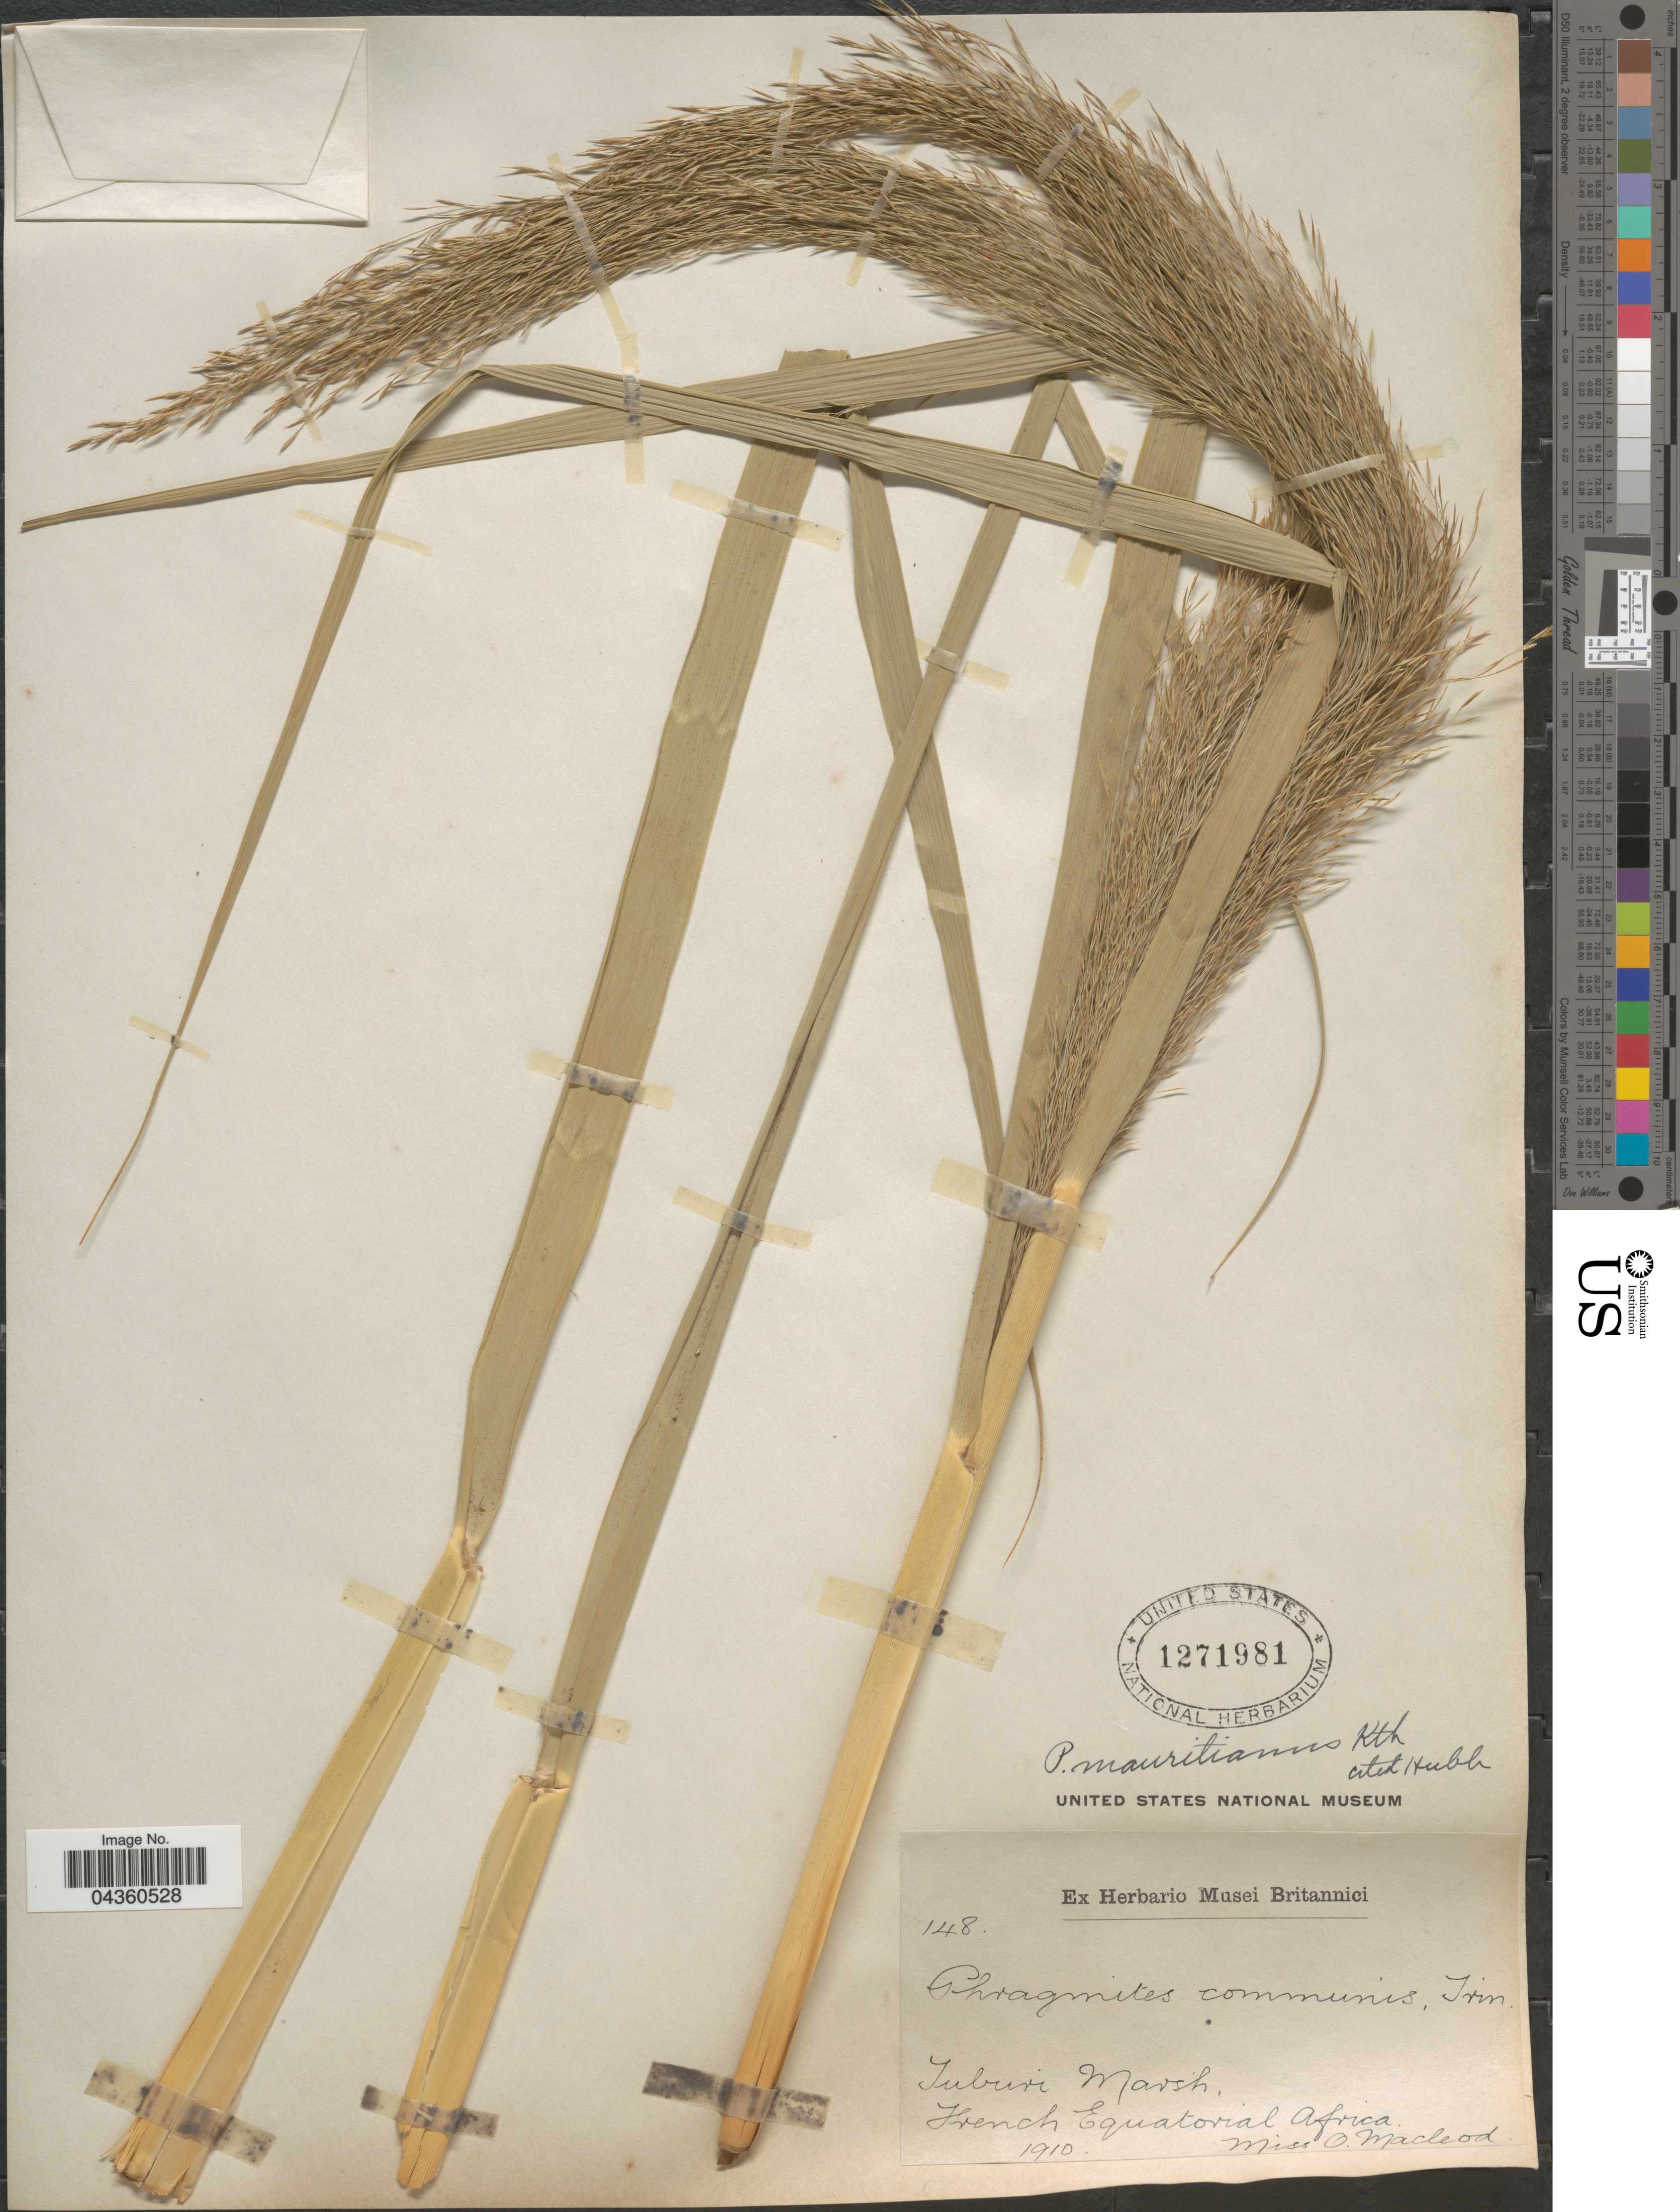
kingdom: Plantae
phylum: Tracheophyta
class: Liliopsida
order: Poales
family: Poaceae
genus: Phragmites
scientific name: Phragmites mauritianus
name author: Kunth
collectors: O. Macleod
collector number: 148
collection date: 1910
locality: Tuburi Marsh. French Equatorial Africa.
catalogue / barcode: US 1271981